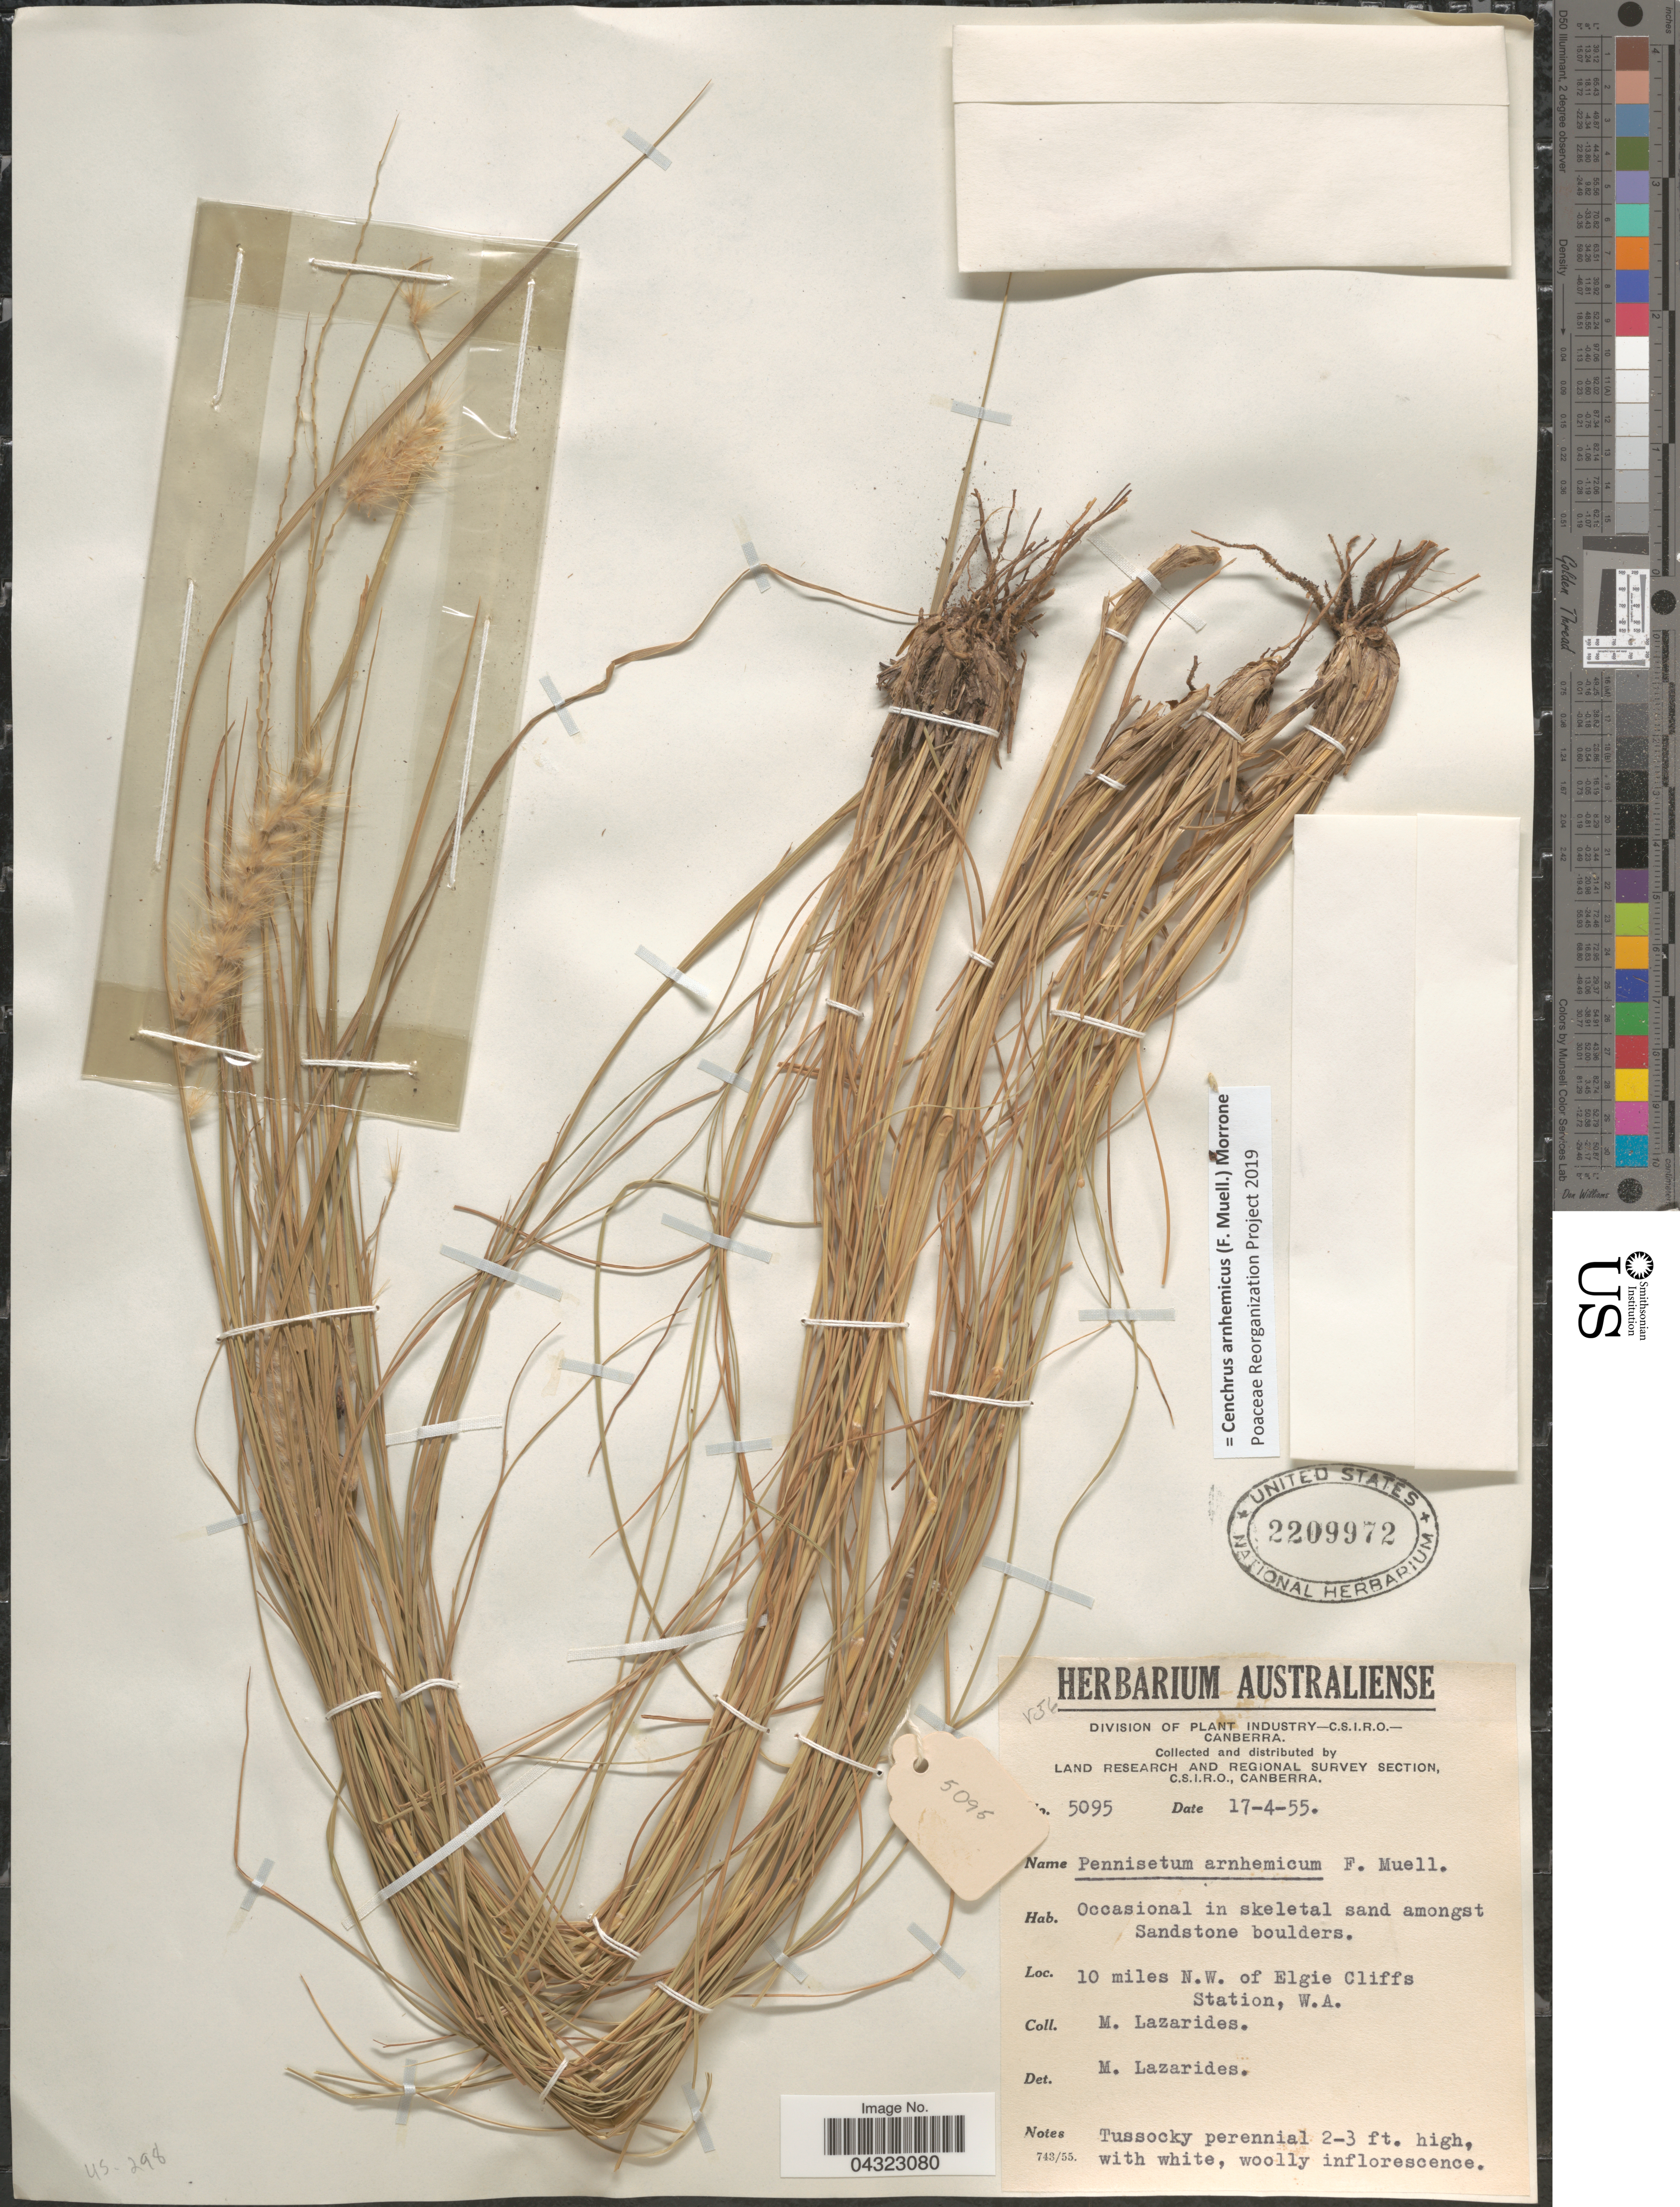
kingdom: Plantae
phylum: Tracheophyta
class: Liliopsida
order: Poales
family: Poaceae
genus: Cenchrus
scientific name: Cenchrus arnhemicus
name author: (F. Muell.) Morrone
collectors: M. Lazarides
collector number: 5095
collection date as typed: Transcribed d/m/y: 17/4/55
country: Australia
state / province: Western Australia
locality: Land Research and Regional Survey Section, C.S.I.R.O., Canberra. Occasional in skeletal sand amongst Sandstone boulders. 10 miles N.W. of Elgie Cliffs Station.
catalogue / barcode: US 2209972